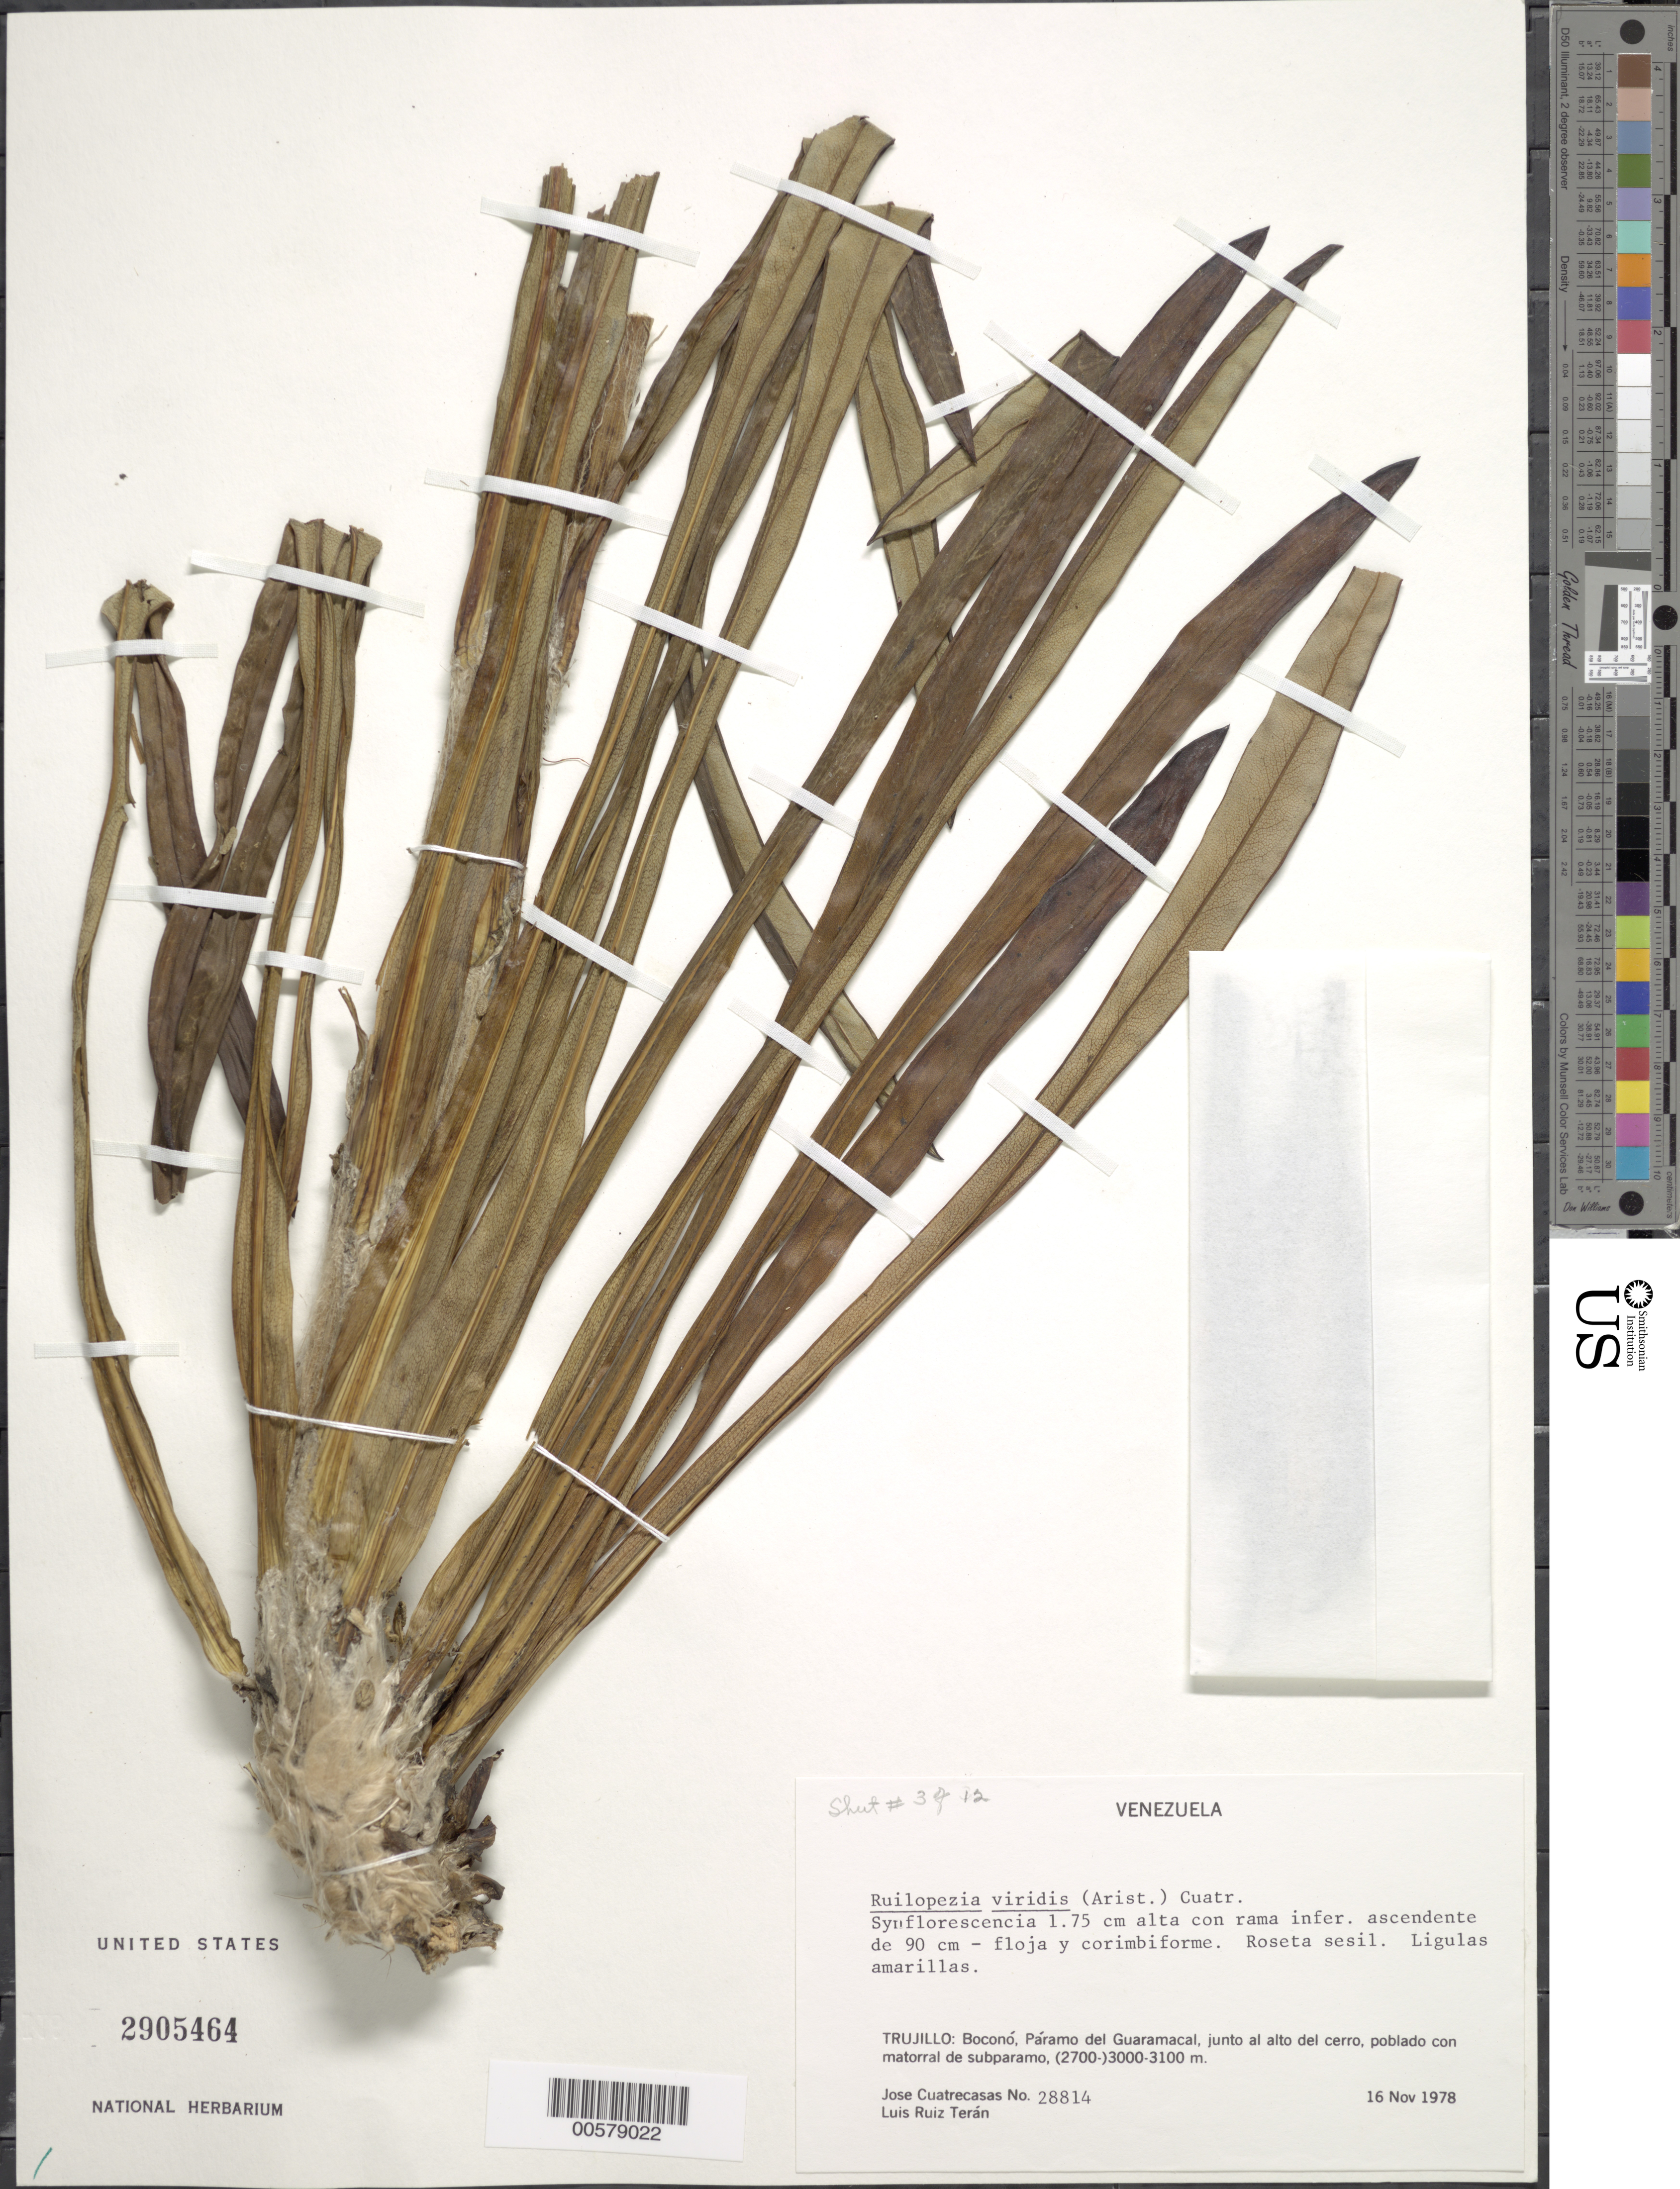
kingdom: Plantae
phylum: Tracheophyta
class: Magnoliopsida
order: Asterales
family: Asteraceae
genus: Ruilopezia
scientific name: Ruilopezia viridis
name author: (Aristeg.) Cuatrec.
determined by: Cuatrecasas, J.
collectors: J. Cuatrecasas & L. E. Ruíz-Terán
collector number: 28814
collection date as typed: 16 Nov 1978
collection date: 1978-11-16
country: Venezuela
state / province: Trujillo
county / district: Boconó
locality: Páramo de Guaramacal, junto al alto del cerro, poblado con matorral de supbaramo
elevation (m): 2700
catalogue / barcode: US 2905464